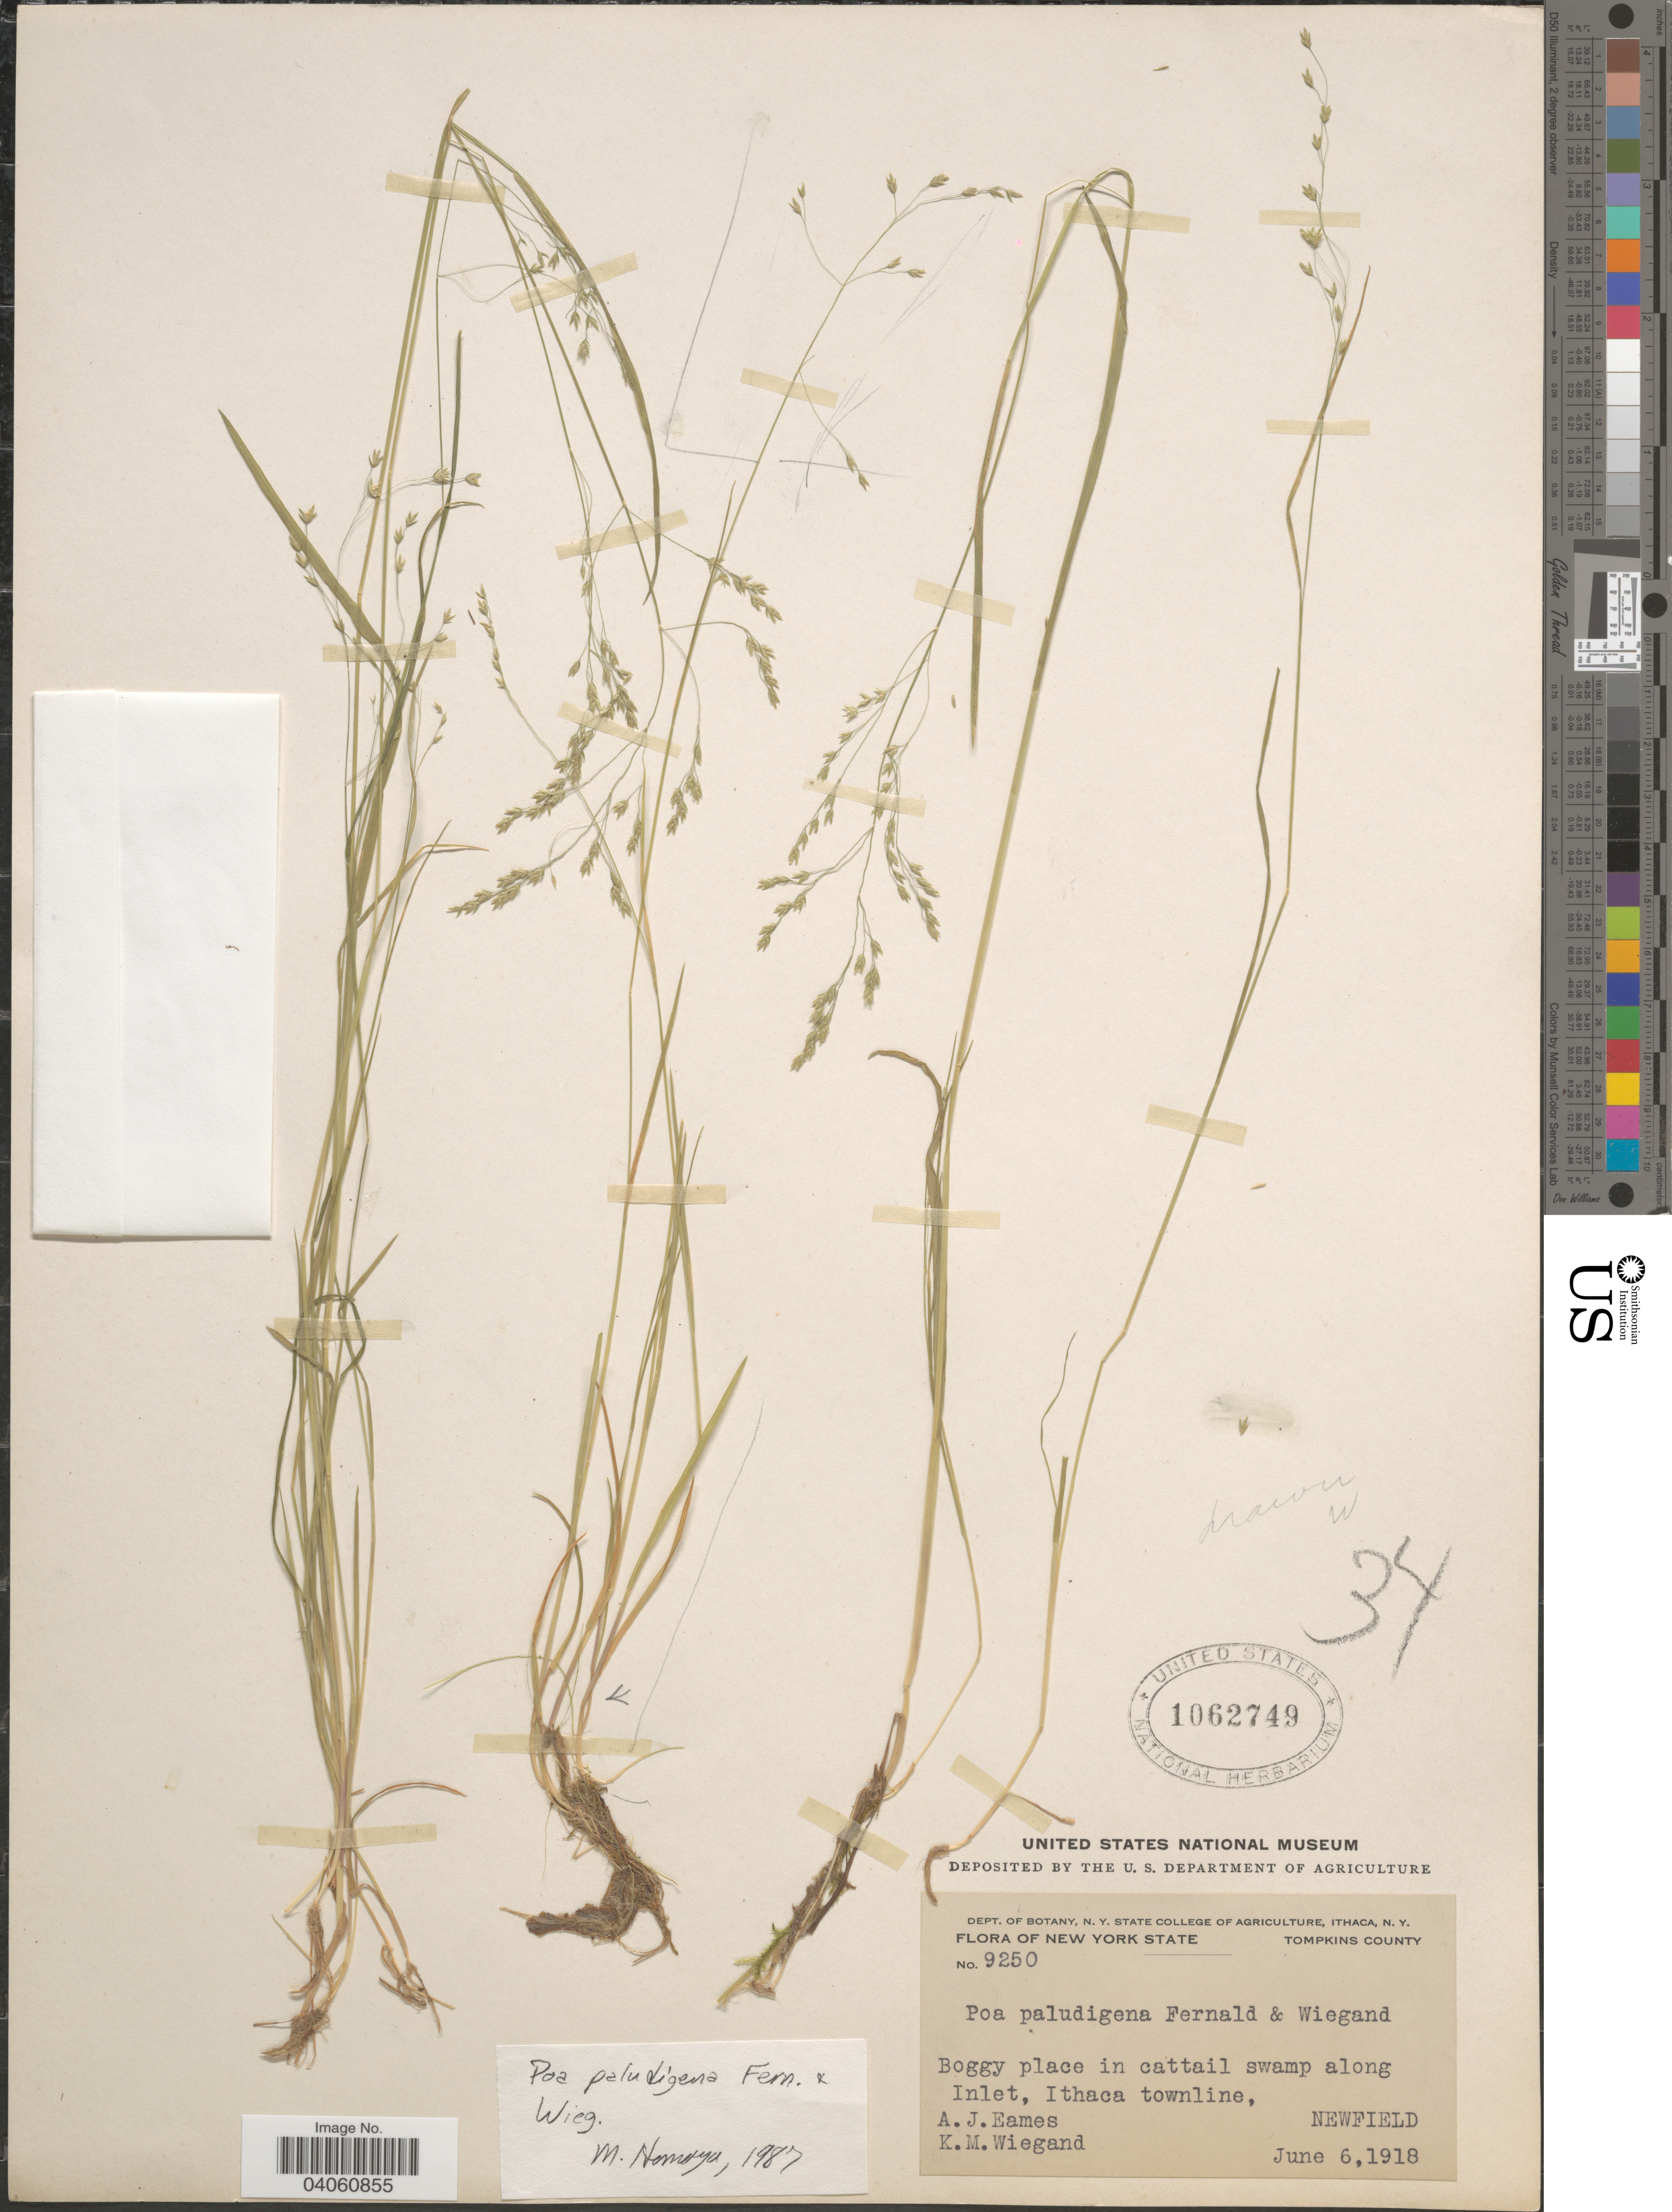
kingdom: Plantae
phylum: Tracheophyta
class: Liliopsida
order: Poales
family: Poaceae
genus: Poa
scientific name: Poa paludigena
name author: Fernald & Wiegand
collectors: A. J. Eames & K. M. Wiegand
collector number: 9250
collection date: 1918-06-06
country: United States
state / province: New York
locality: Tompkins County. Swamp along Inlet, Ithaca townline, Newfield.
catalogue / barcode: US 1062749